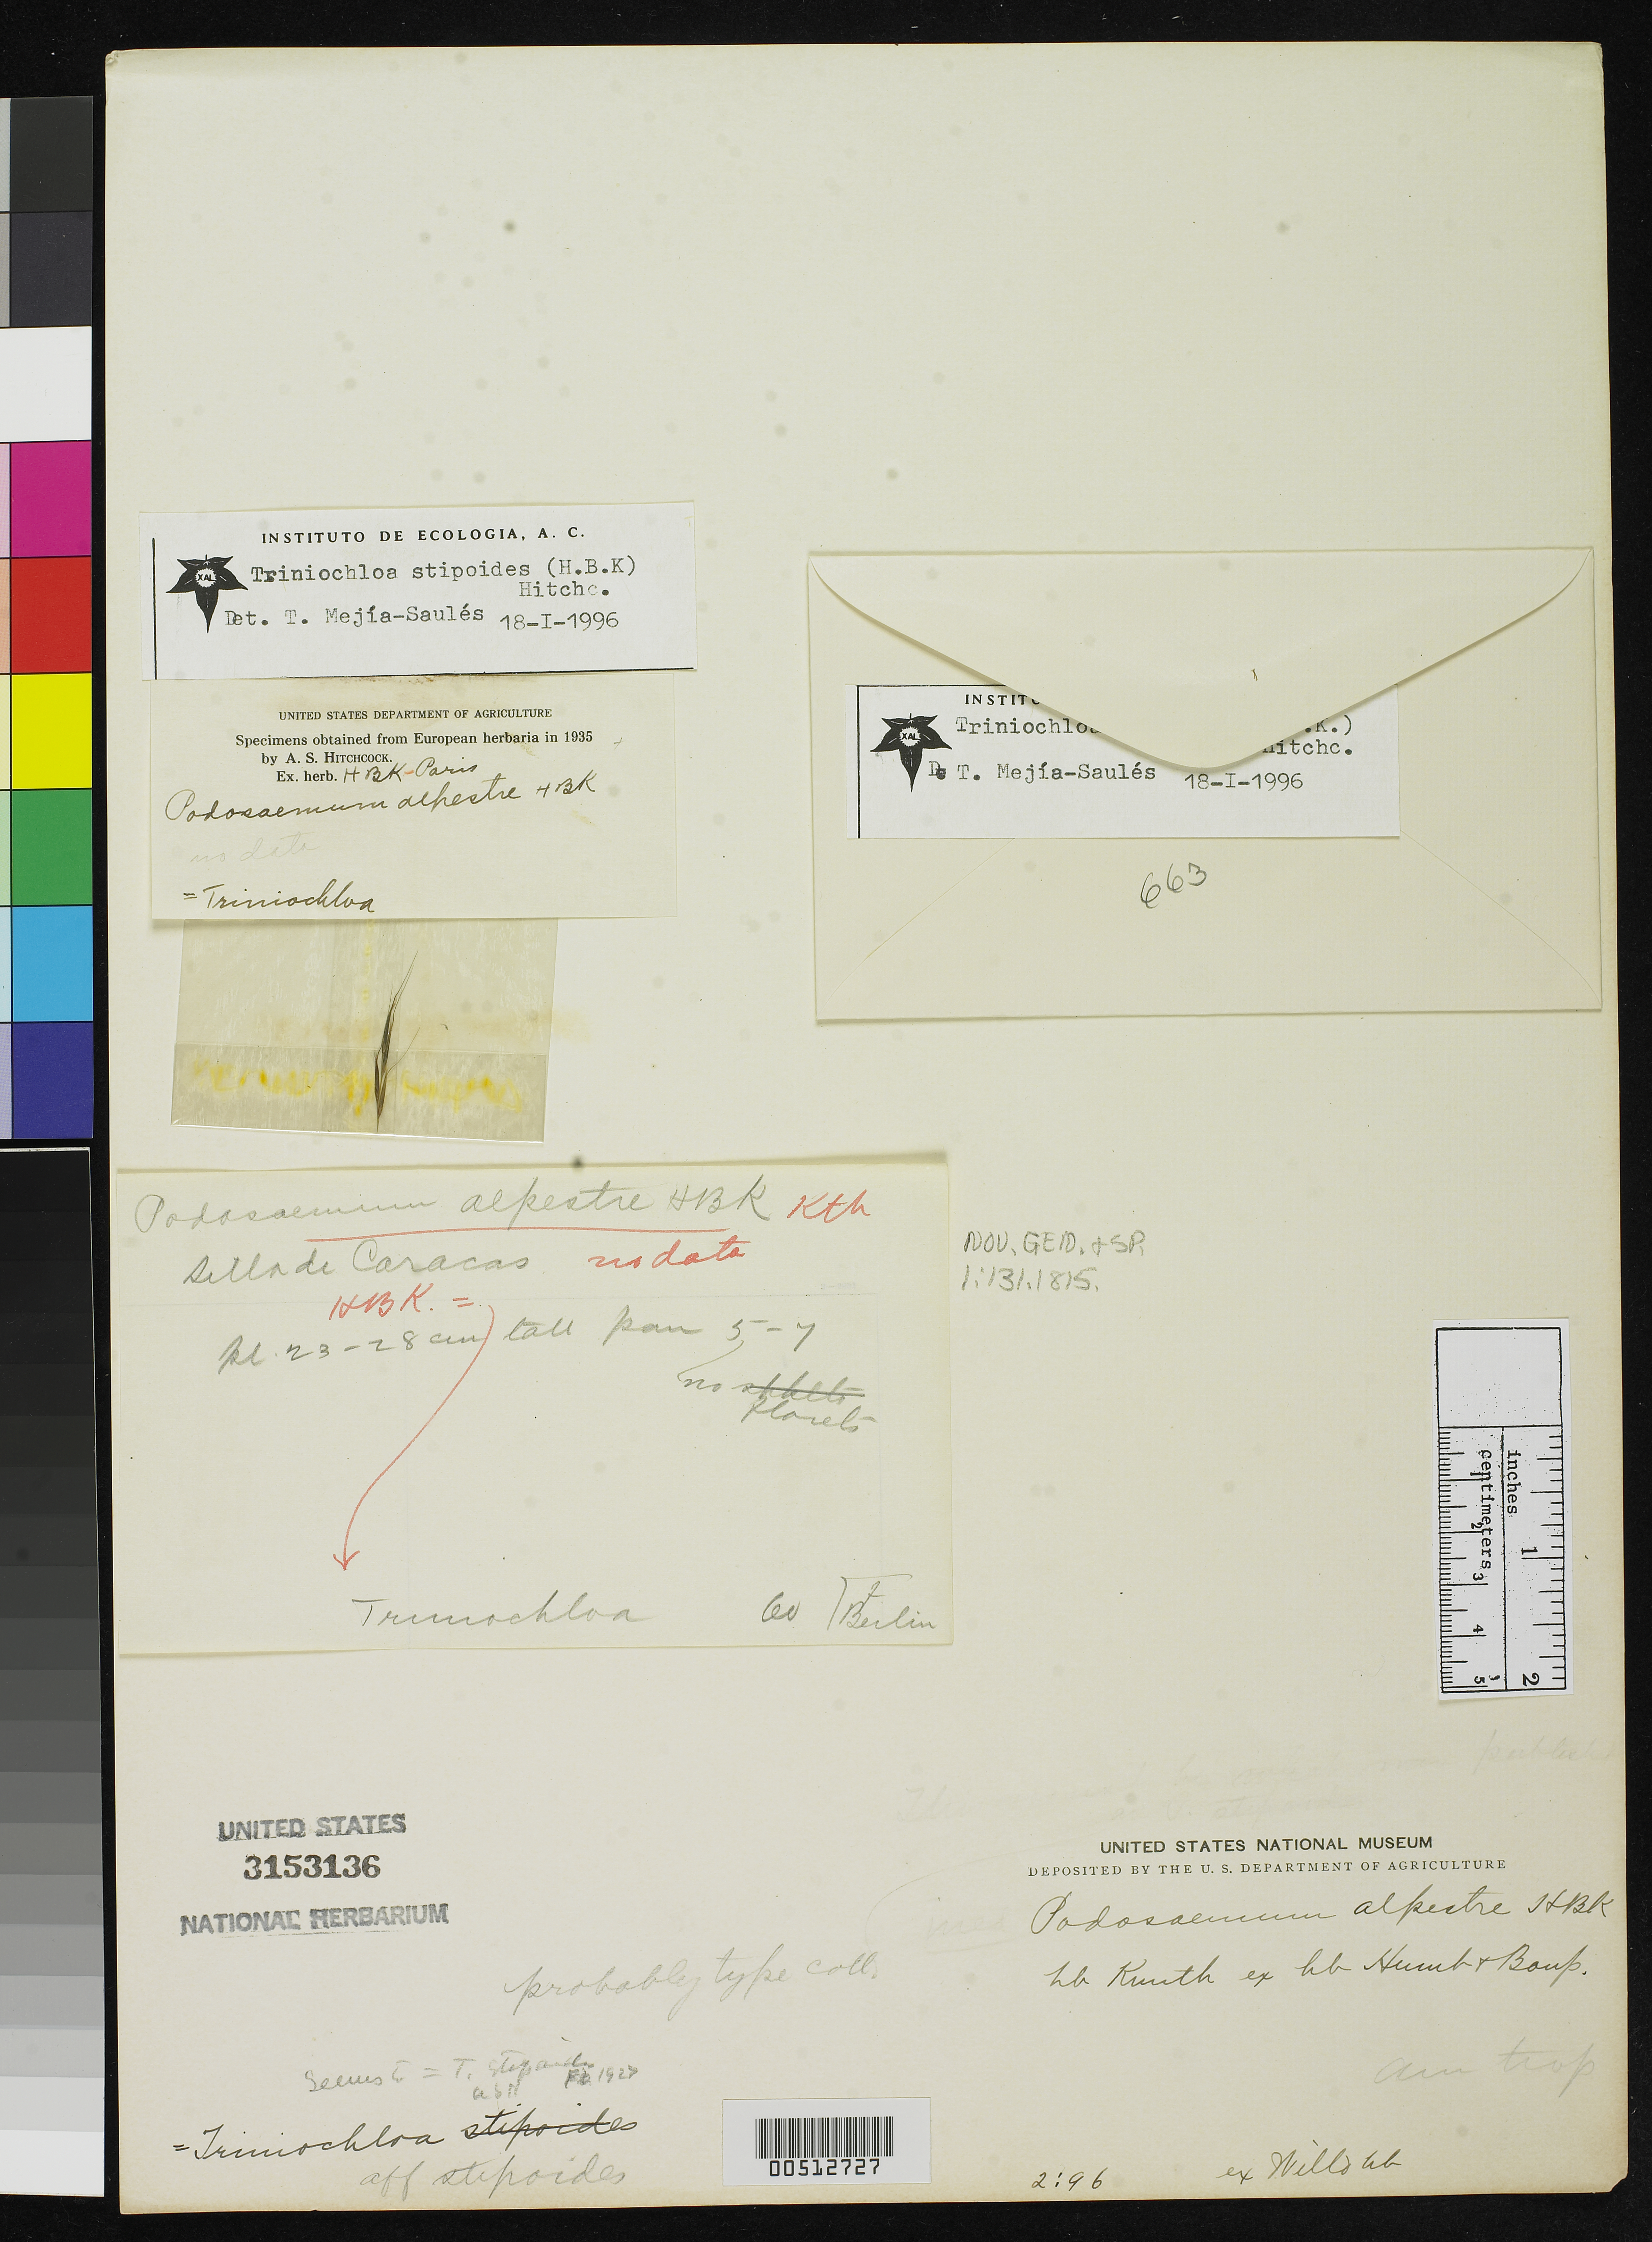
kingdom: Plantae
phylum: Tracheophyta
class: Liliopsida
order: Poales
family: Poaceae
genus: Podosemum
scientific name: Podosemum alpestre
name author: Humb. et al.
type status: Type Fragment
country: Venezuela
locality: Silla de Caracas.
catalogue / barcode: US 3153136